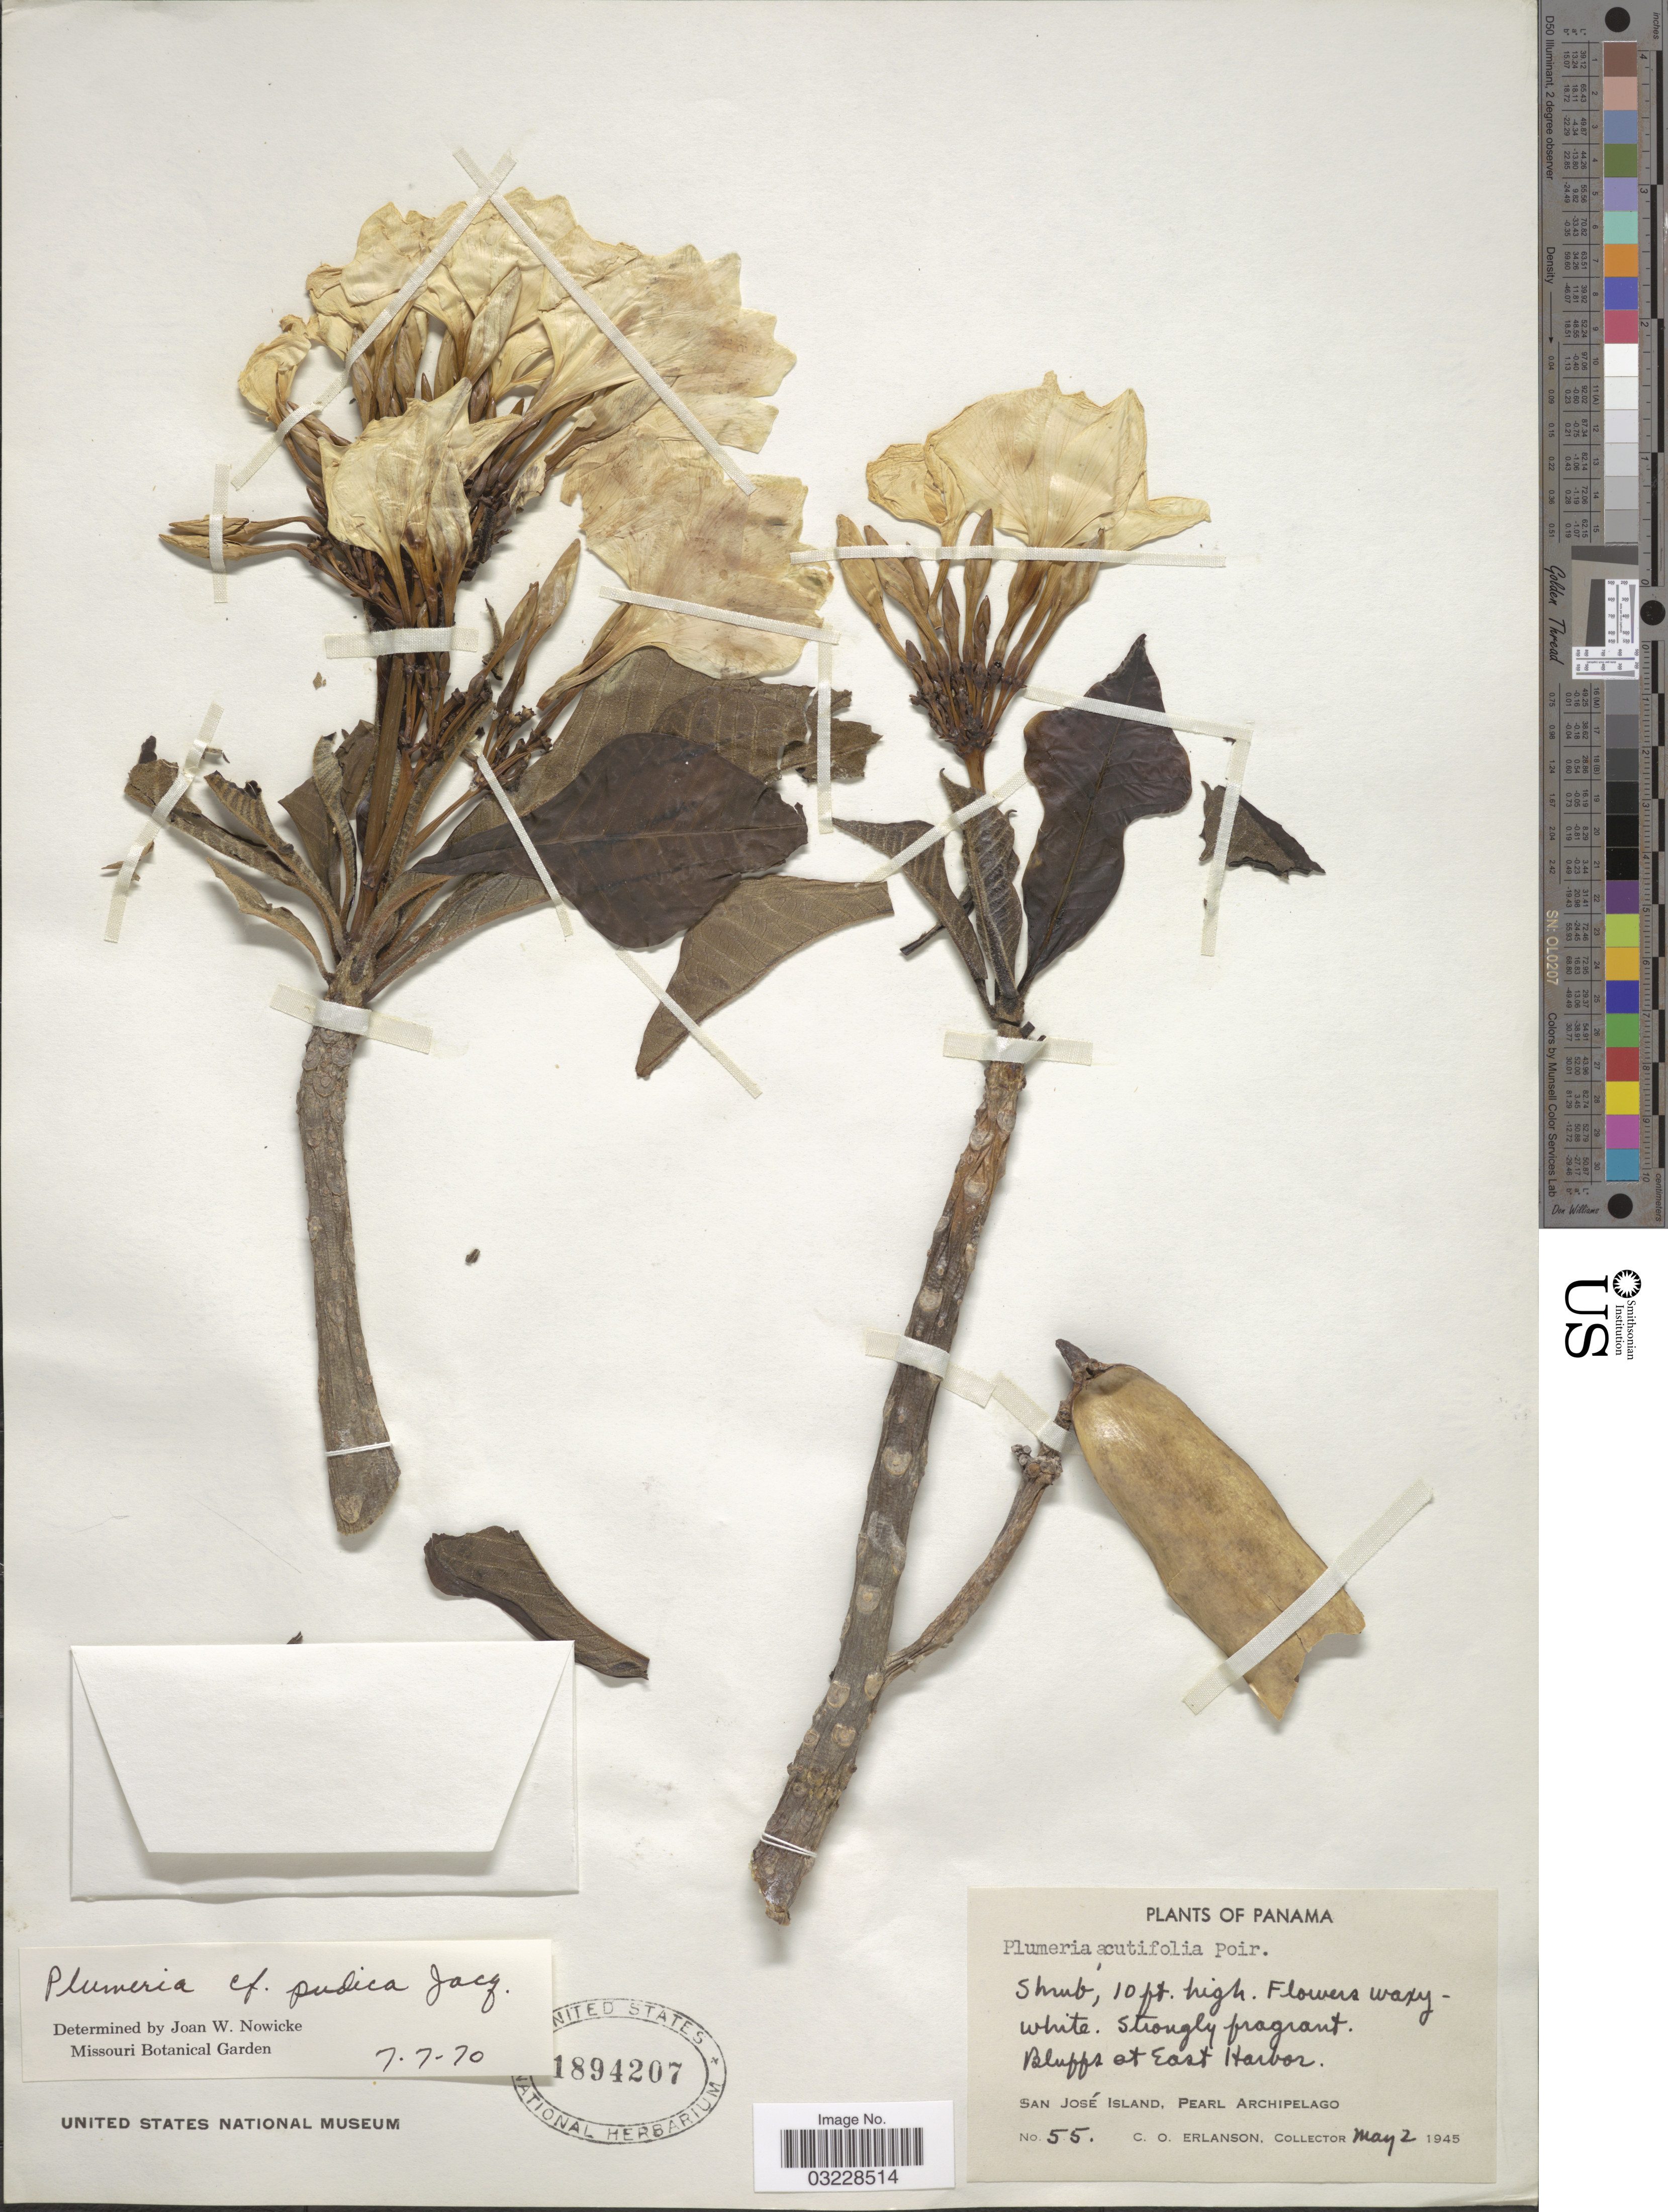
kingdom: Plantae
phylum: Tracheophyta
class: Magnoliopsida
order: Gentianales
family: Apocynaceae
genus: Plumeria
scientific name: Plumeria pudica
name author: Jacq.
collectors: C. O. Erlanson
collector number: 55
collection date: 1945-05-02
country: Panama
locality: Bluffs at East Harbor, San José Island, Pearl Archipelago.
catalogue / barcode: US 1894207